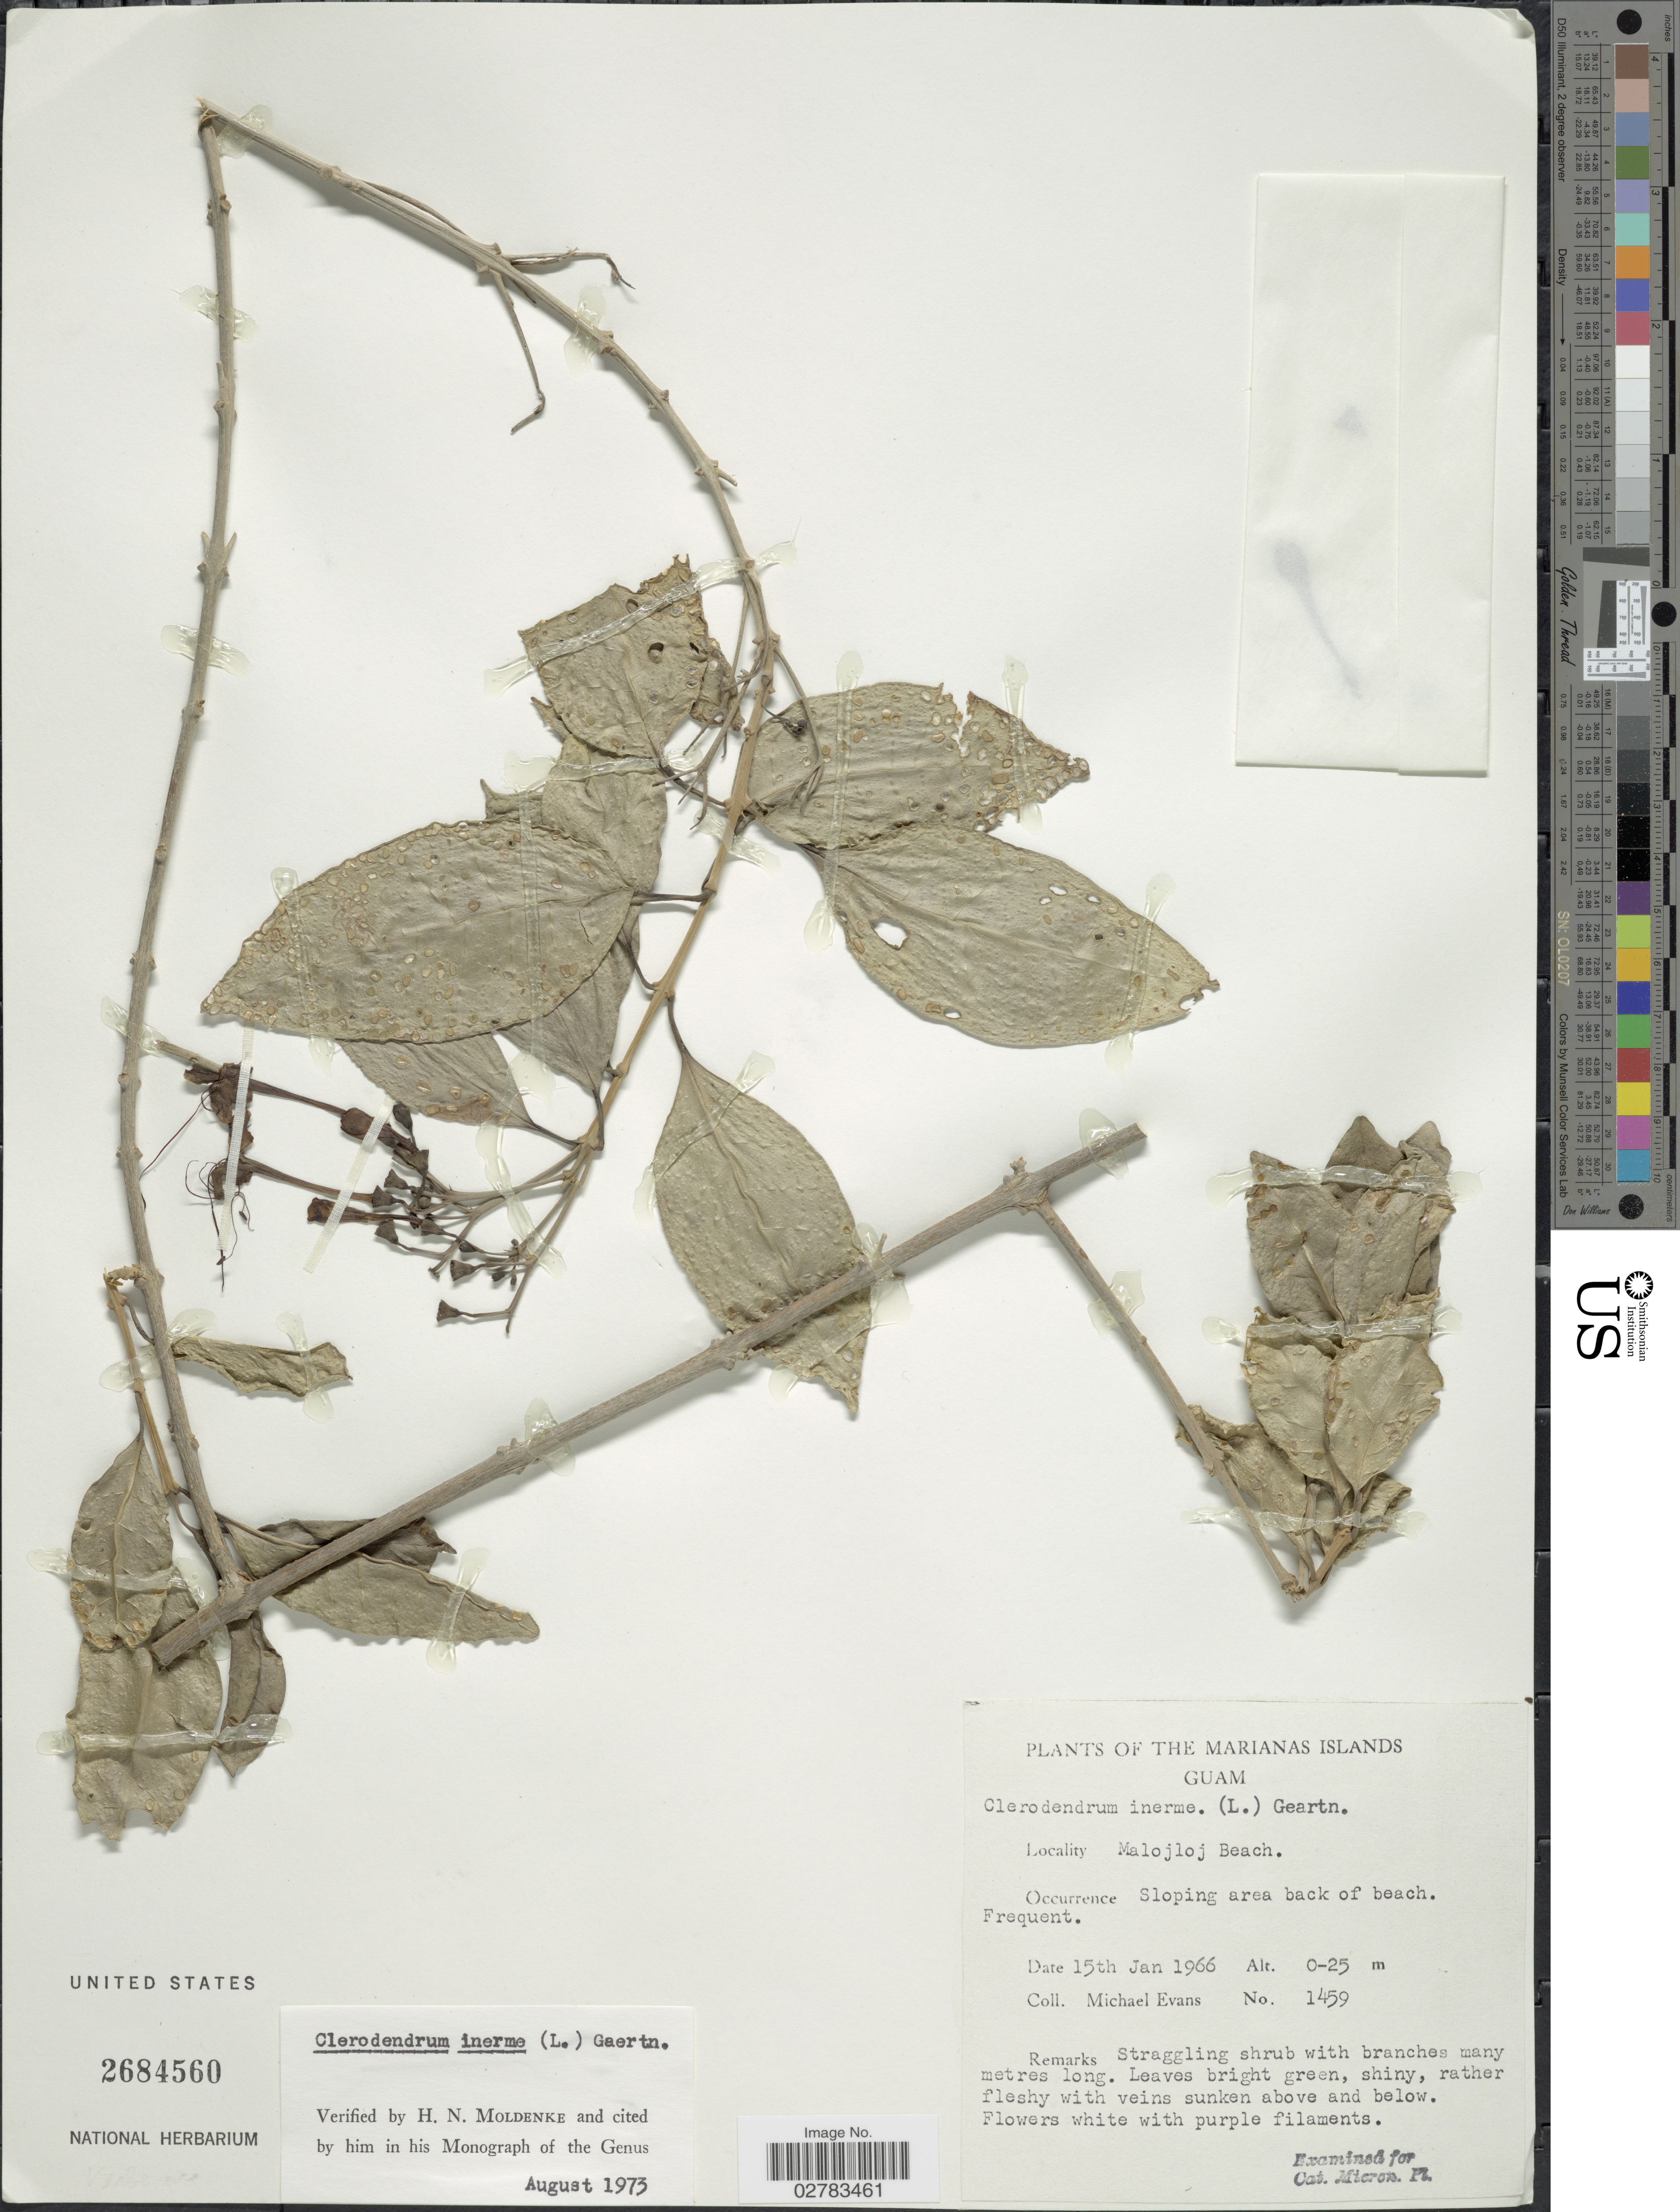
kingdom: Plantae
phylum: Tracheophyta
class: Magnoliopsida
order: Lamiales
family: Lamiaceae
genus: Clerodendrum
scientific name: Clerodendrum inerme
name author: (L.) Gaertn.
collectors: M. Evans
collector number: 1459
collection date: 1966-01-15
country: Guam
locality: The Marianas Islands, Guam, Malojloj Beach.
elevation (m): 0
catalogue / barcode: US 2684560